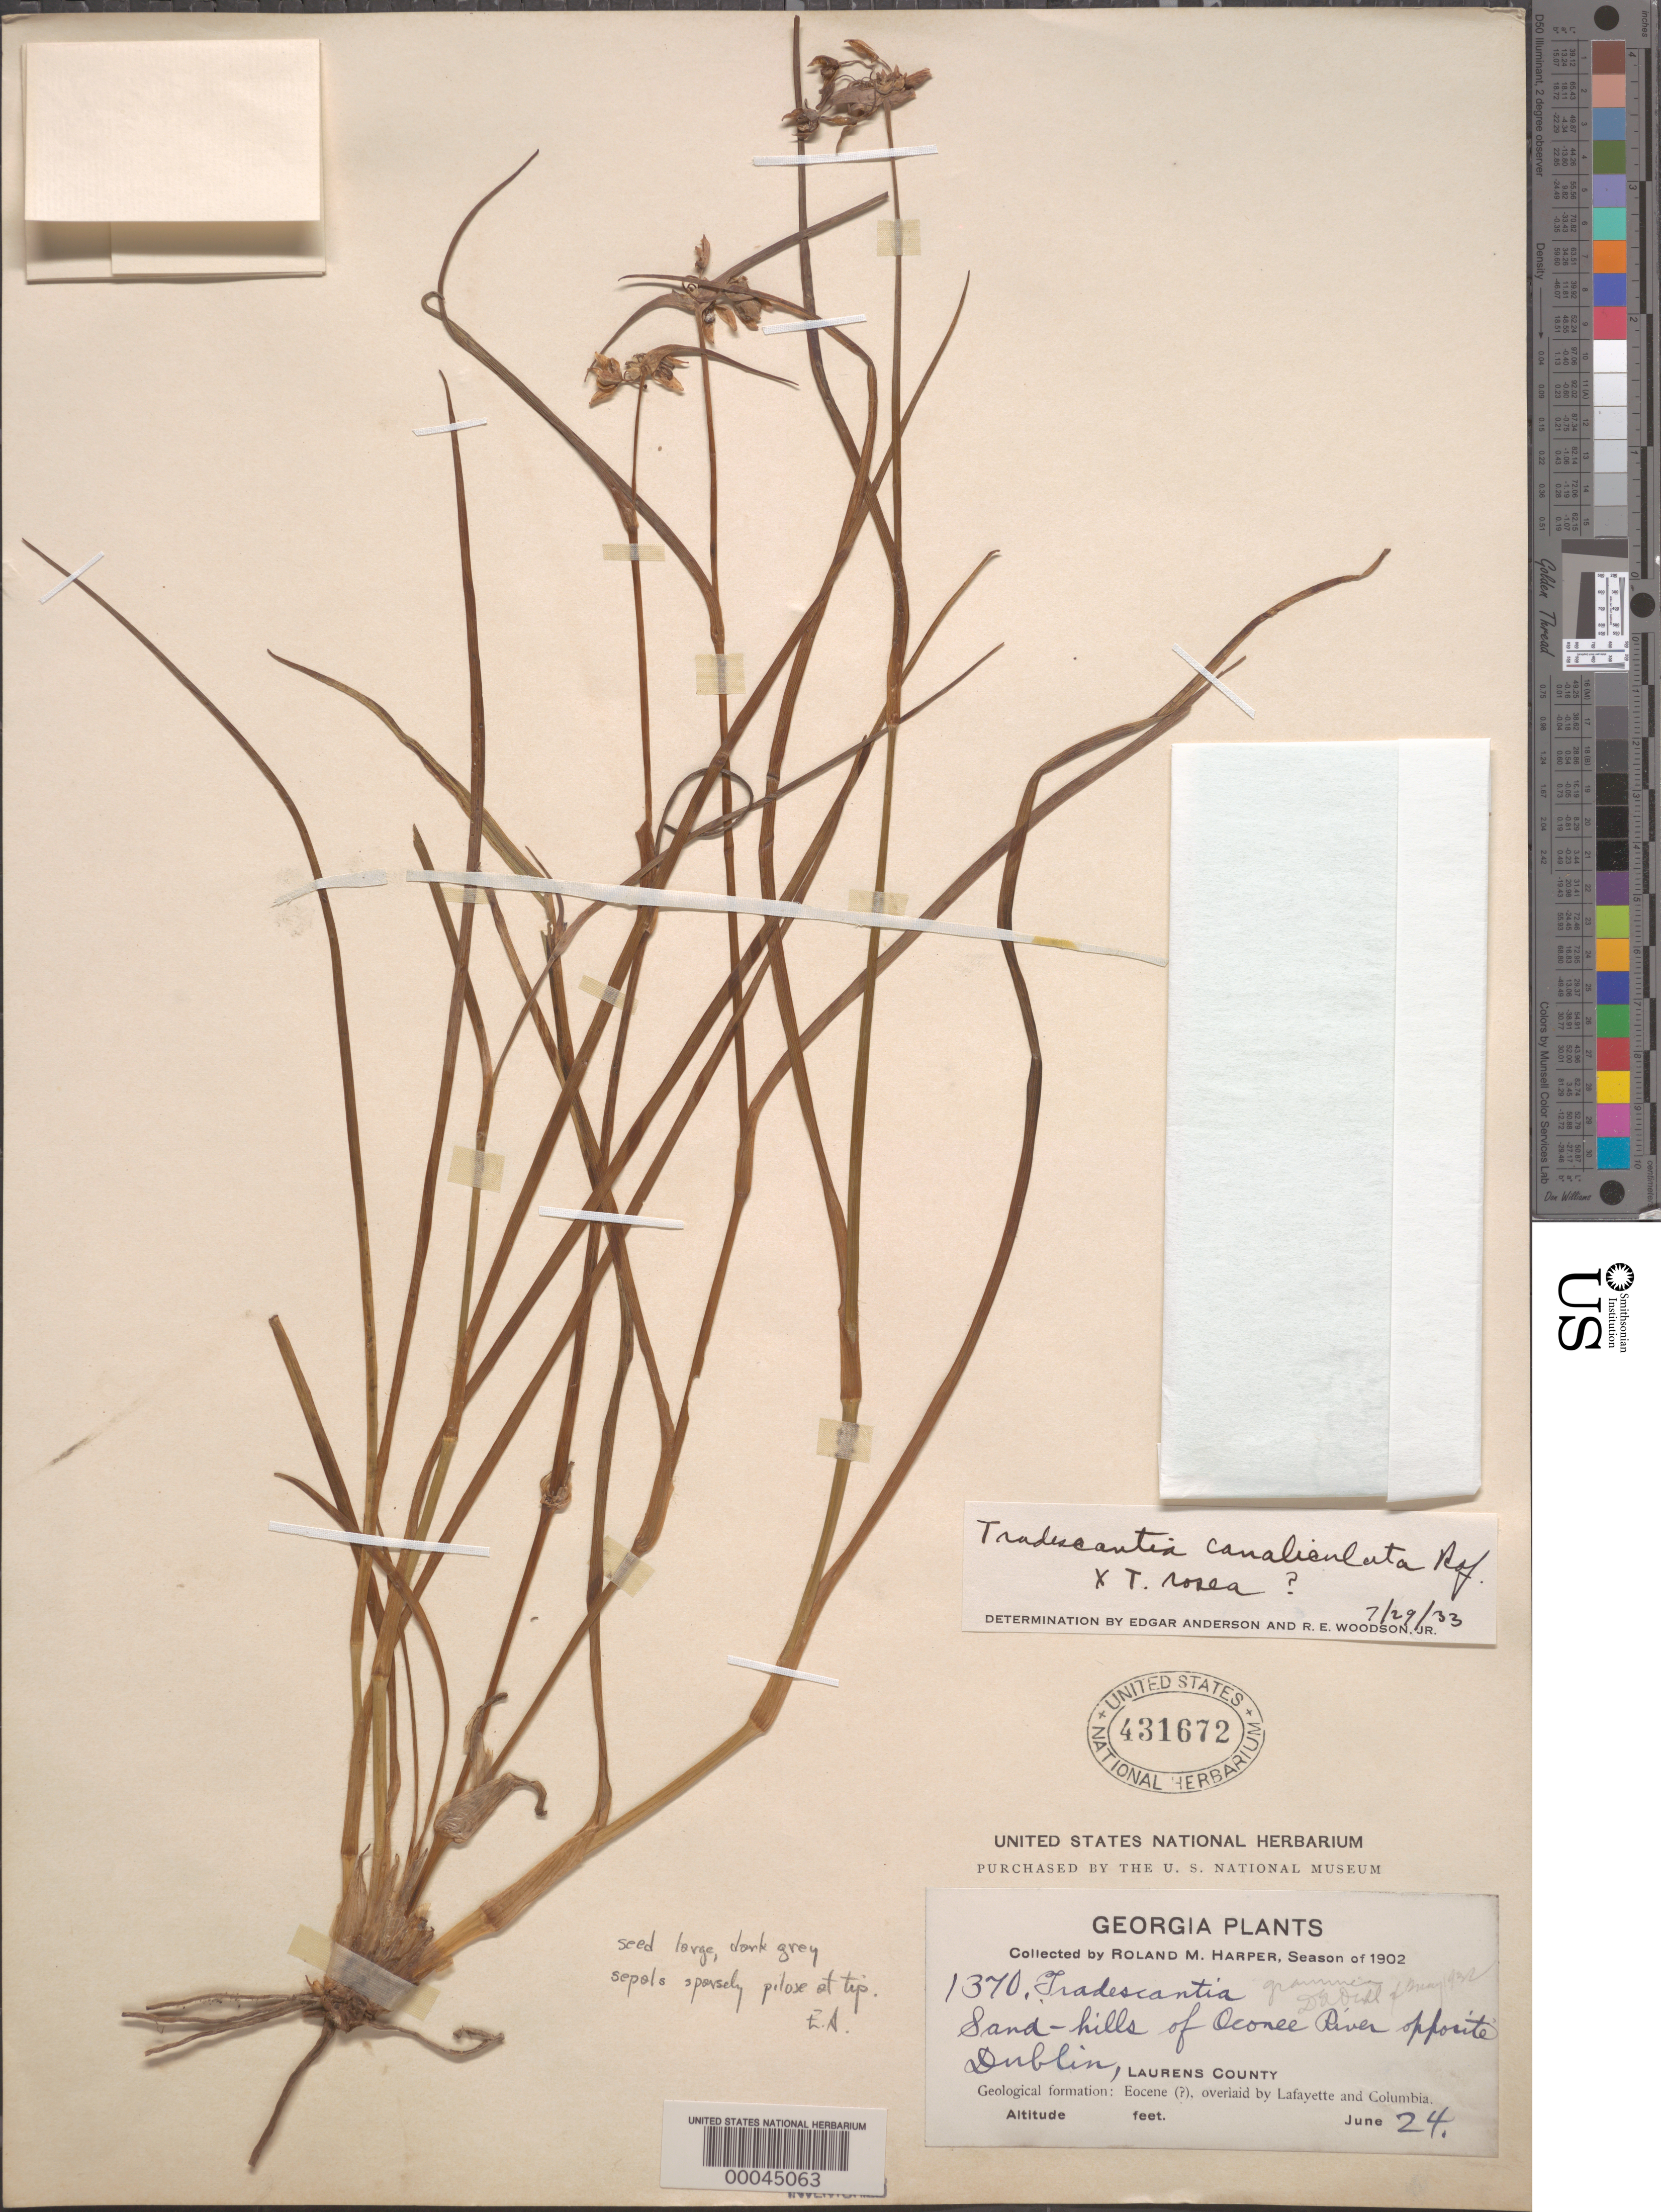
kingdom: Plantae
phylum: Tracheophyta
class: Liliopsida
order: Commelinales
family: Commelinaceae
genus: Tradescantia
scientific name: Tradescantia ohiensis x T. rosea Vent.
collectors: R. M. Harper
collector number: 1370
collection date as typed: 24 Jun 1902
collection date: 1902-06-24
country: United States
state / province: Georgia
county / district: Laurens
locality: Opposite dublin on oconee river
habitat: Sandy riverbank hills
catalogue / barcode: US 431672